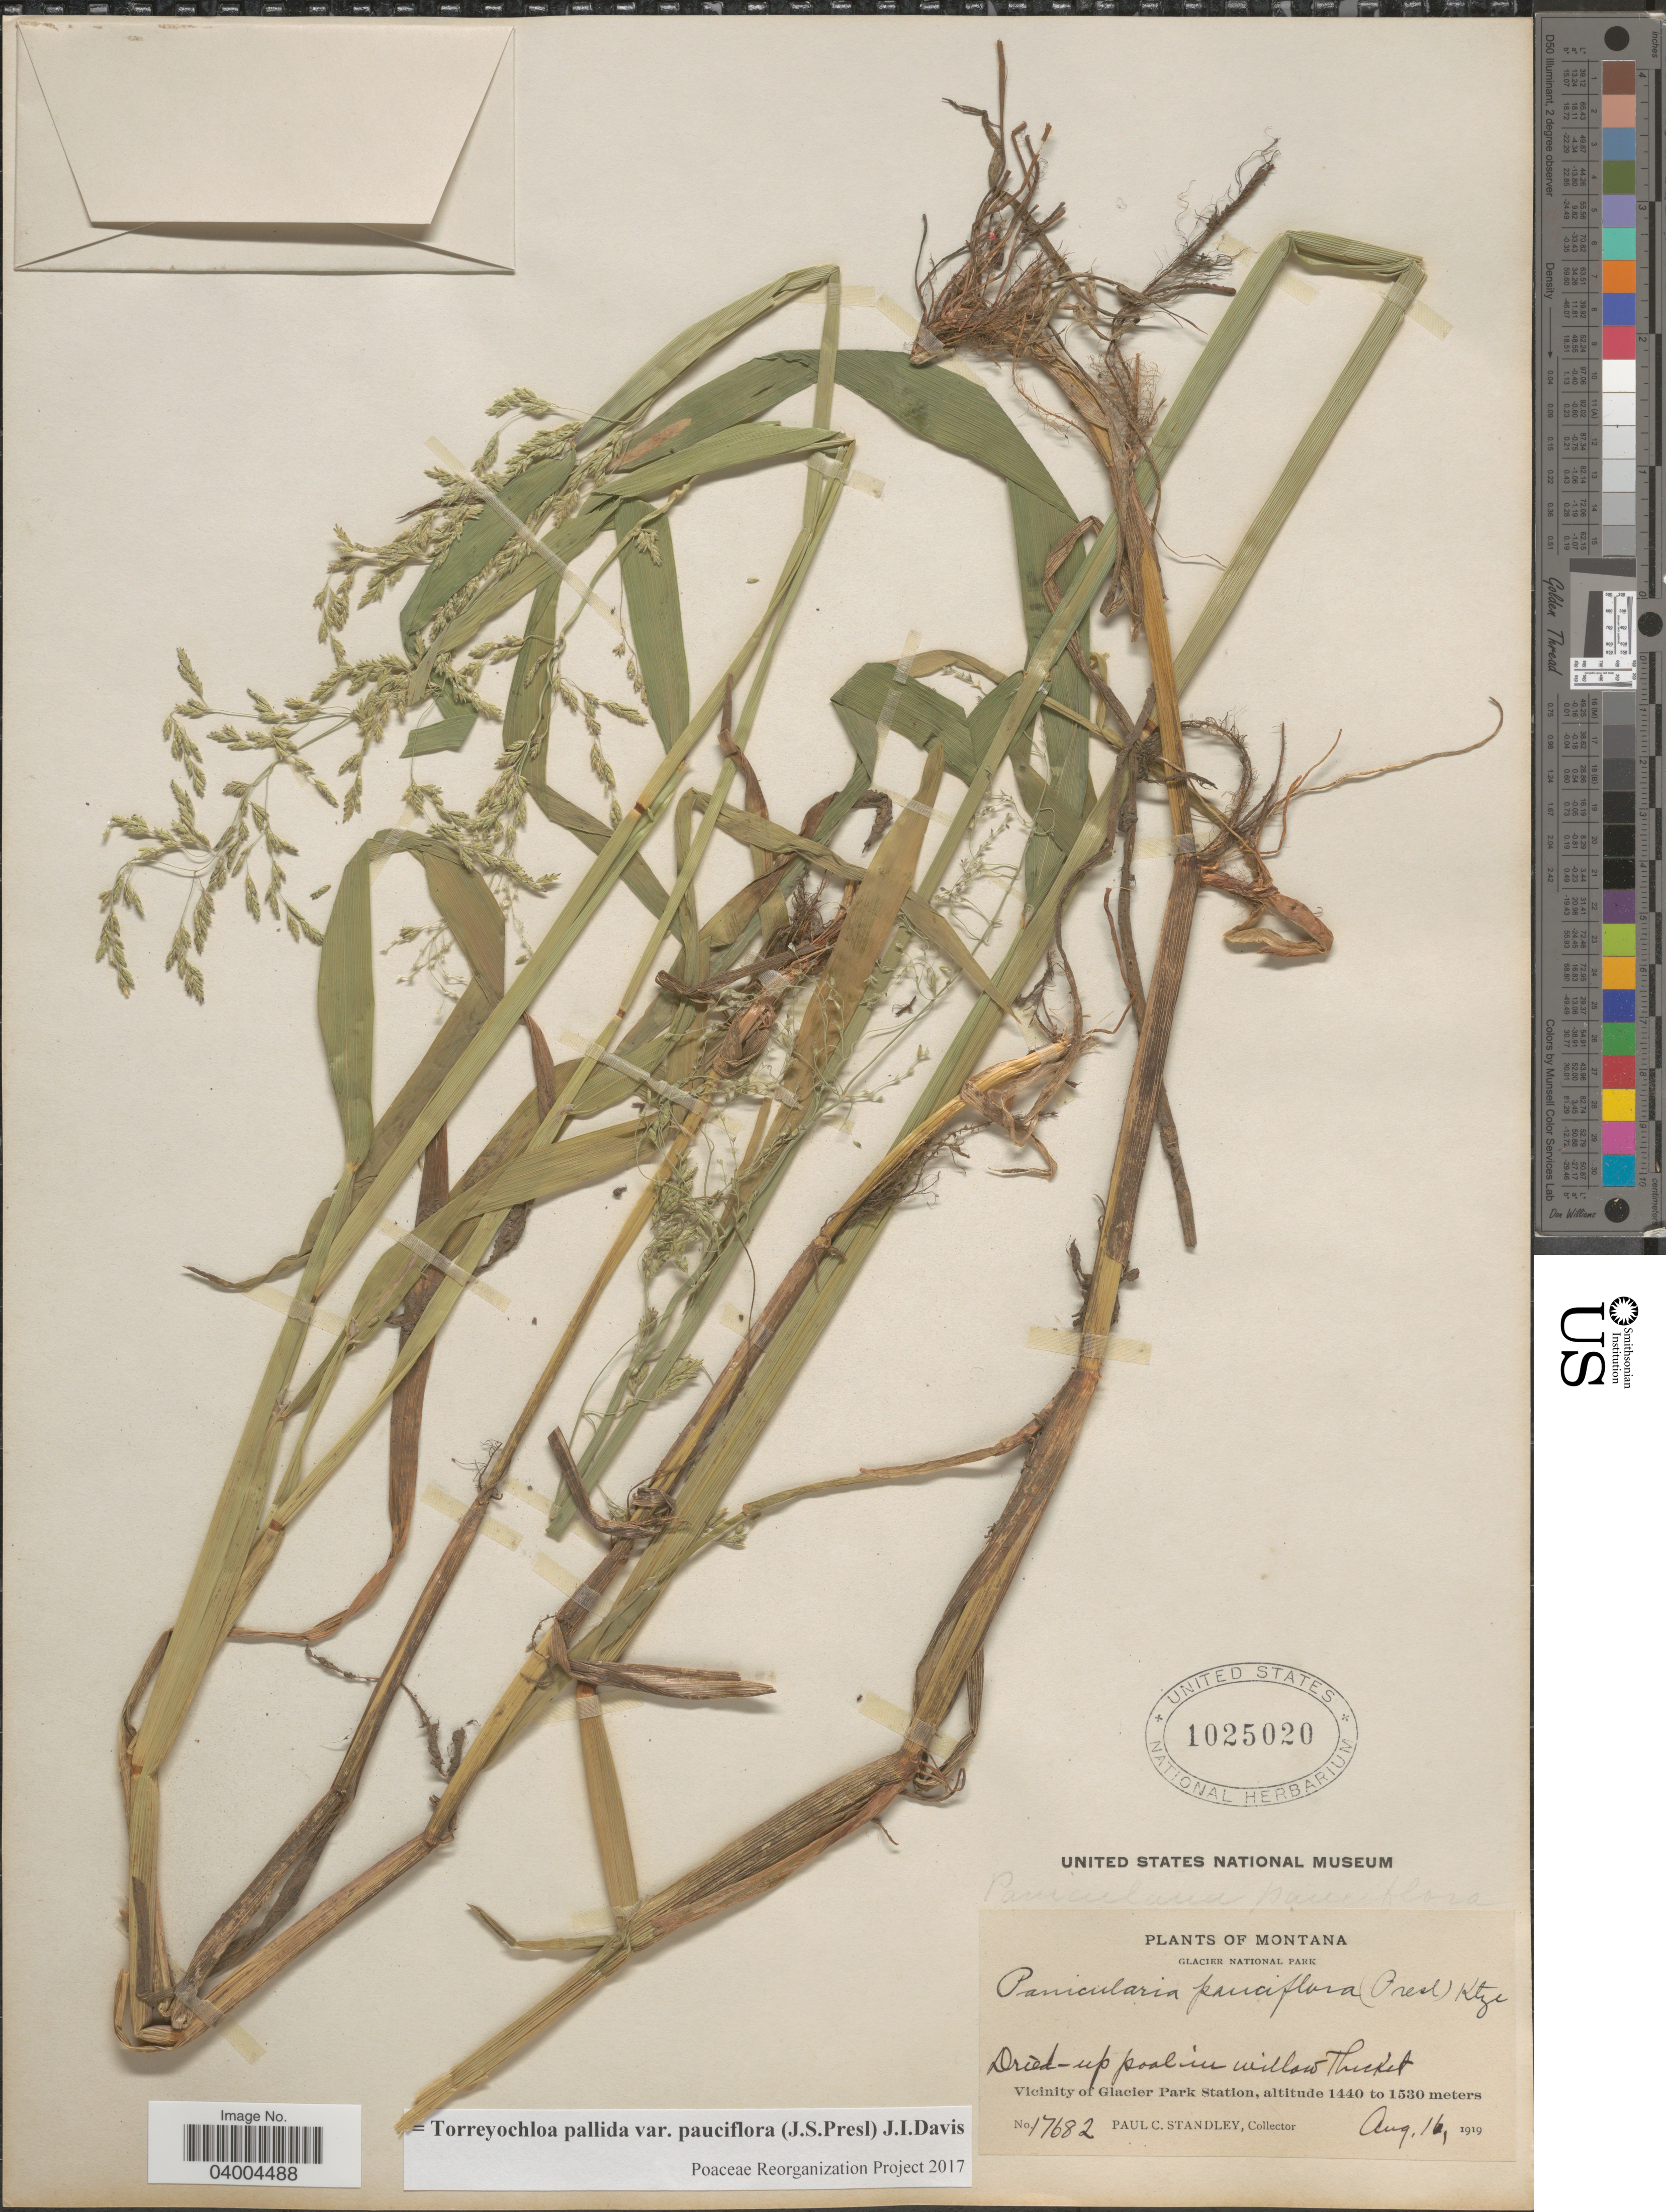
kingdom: Plantae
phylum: Tracheophyta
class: Liliopsida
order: Poales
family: Poaceae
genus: Torreyochloa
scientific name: Torreyochloa pallida var. pauciflora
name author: (J. Presl) J.I. Davis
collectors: P. C. Standley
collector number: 17682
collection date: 1919-08-16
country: United States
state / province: Montana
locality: Glacier National Park. Vicinity of Glacier Park Station.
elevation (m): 1440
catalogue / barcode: US 1025020